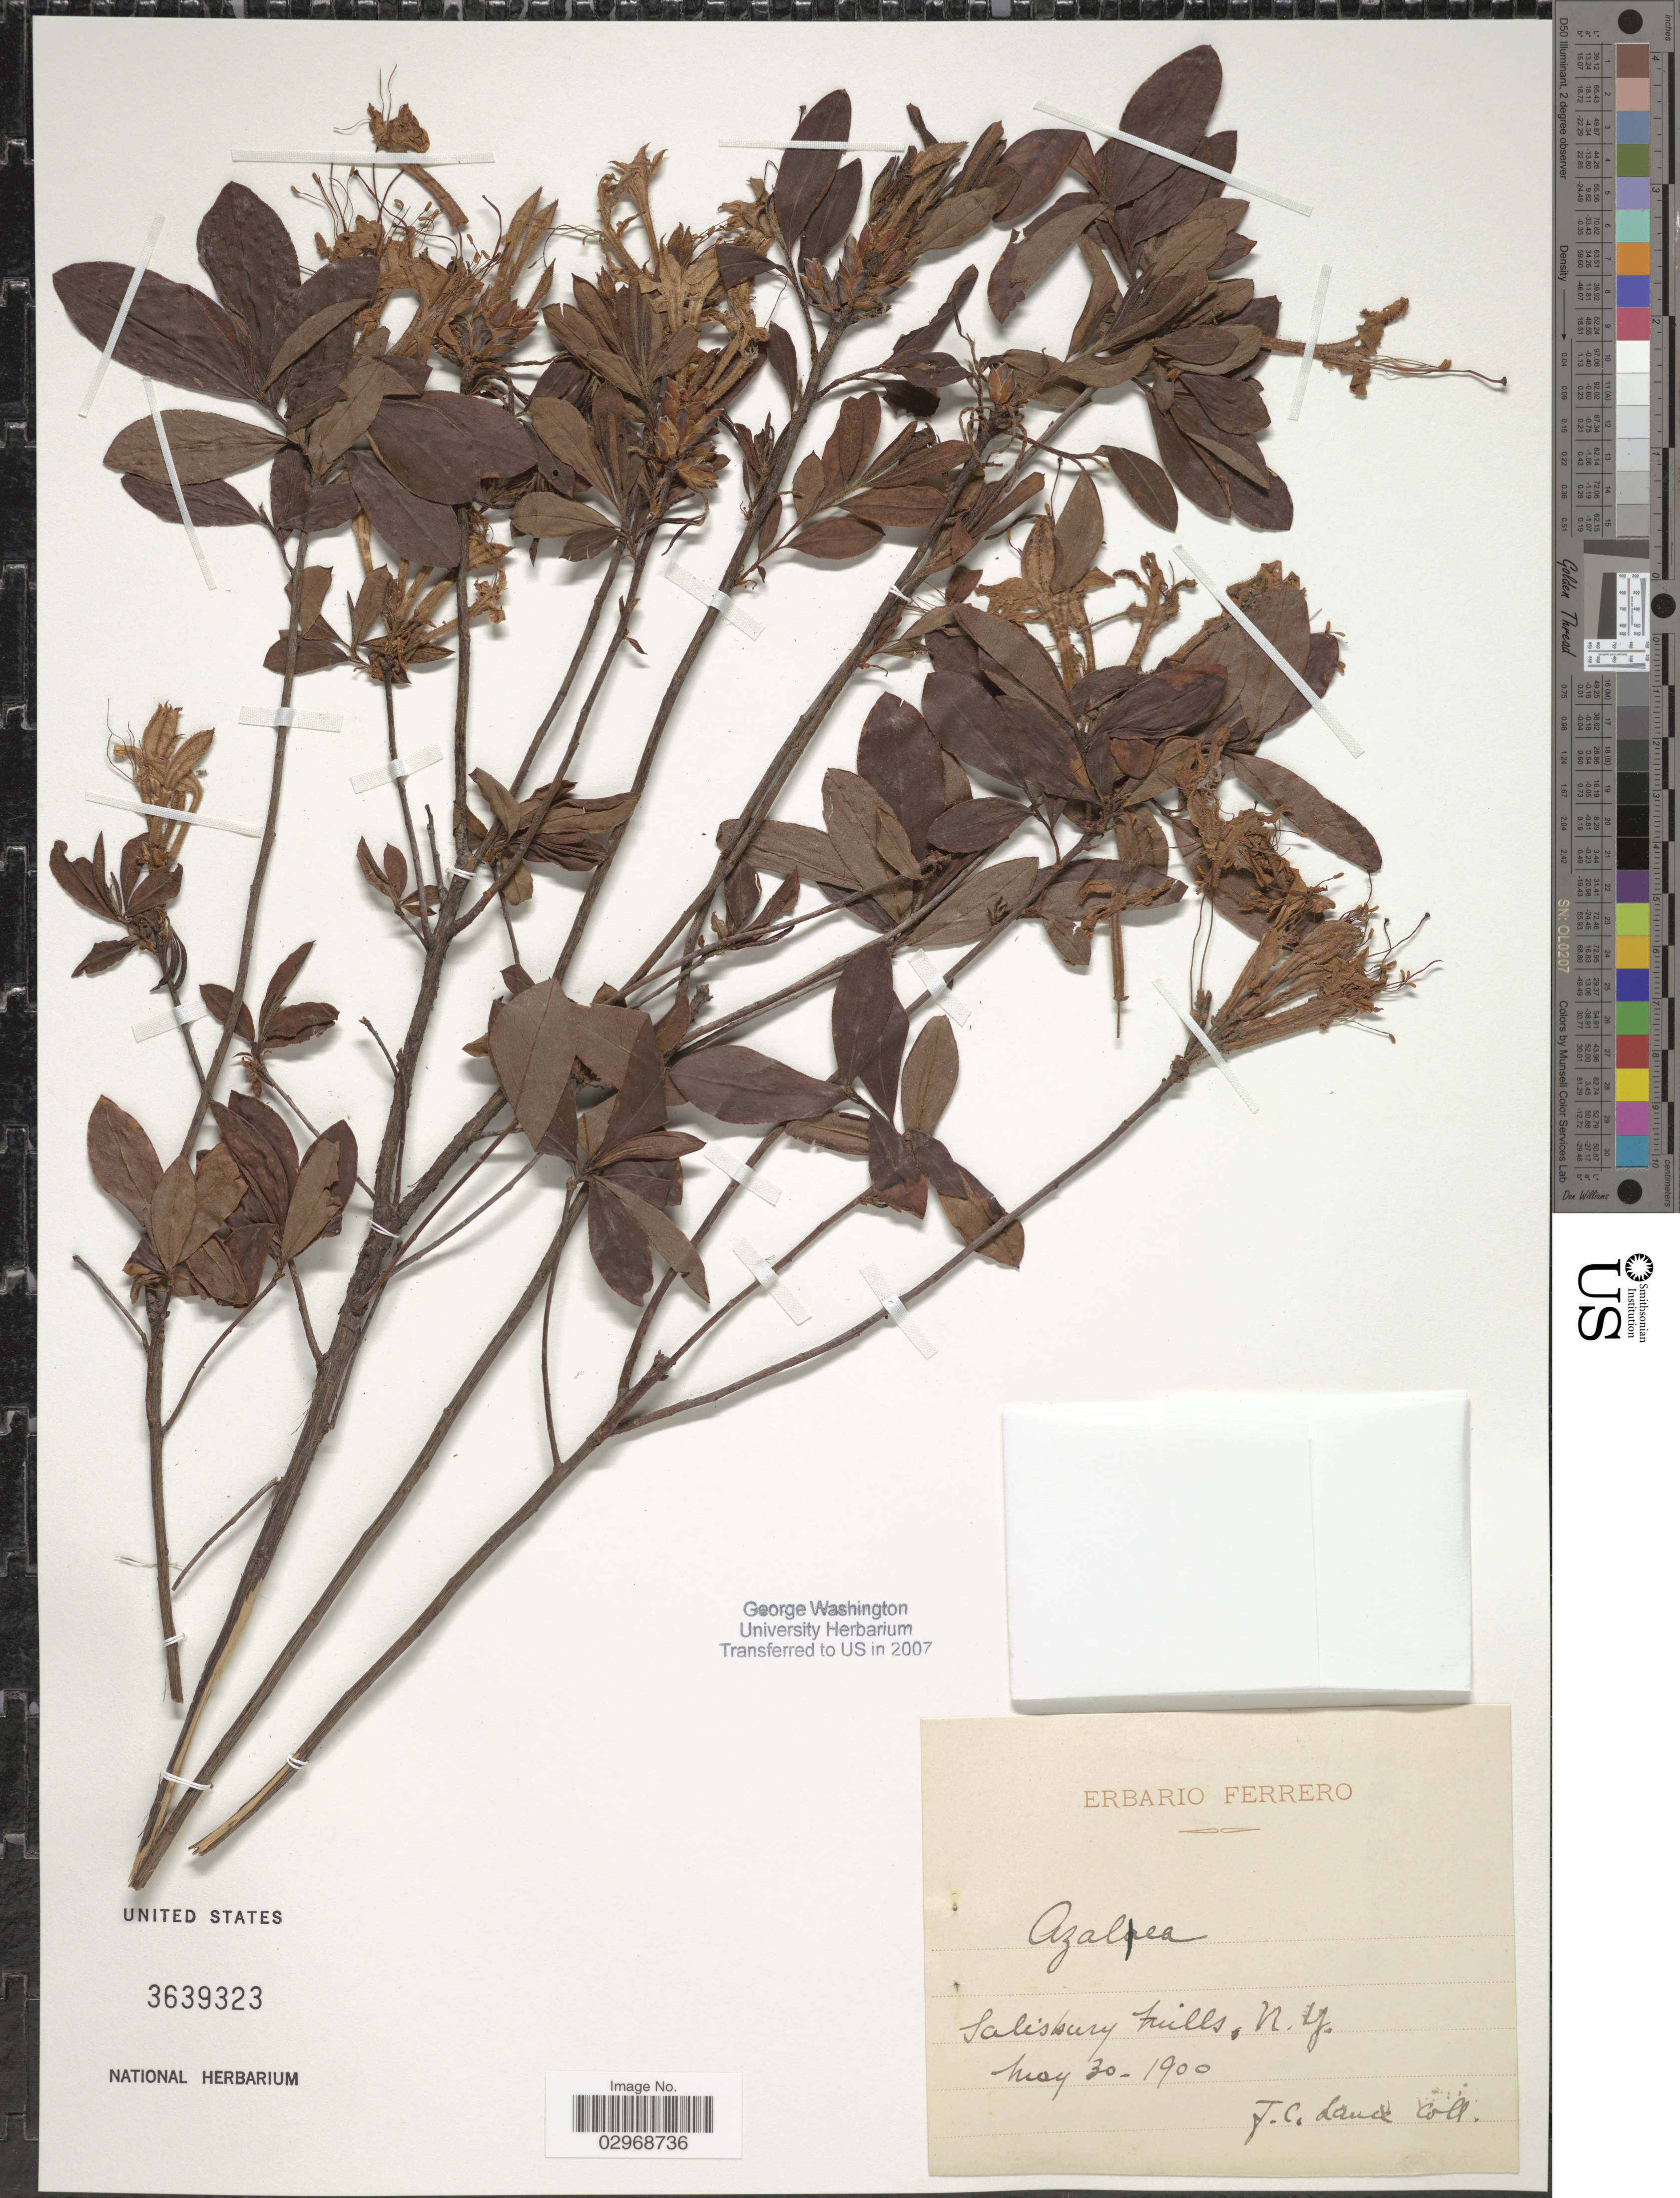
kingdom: Plantae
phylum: Tracheophyta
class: Magnoliopsida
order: Ericales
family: Ericaceae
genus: Rhododendron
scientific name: Rhododendron sp.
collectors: F. Lance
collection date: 1900-05-30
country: United States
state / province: New York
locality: Salisbury Hills, N.Y.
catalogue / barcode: US 3639323